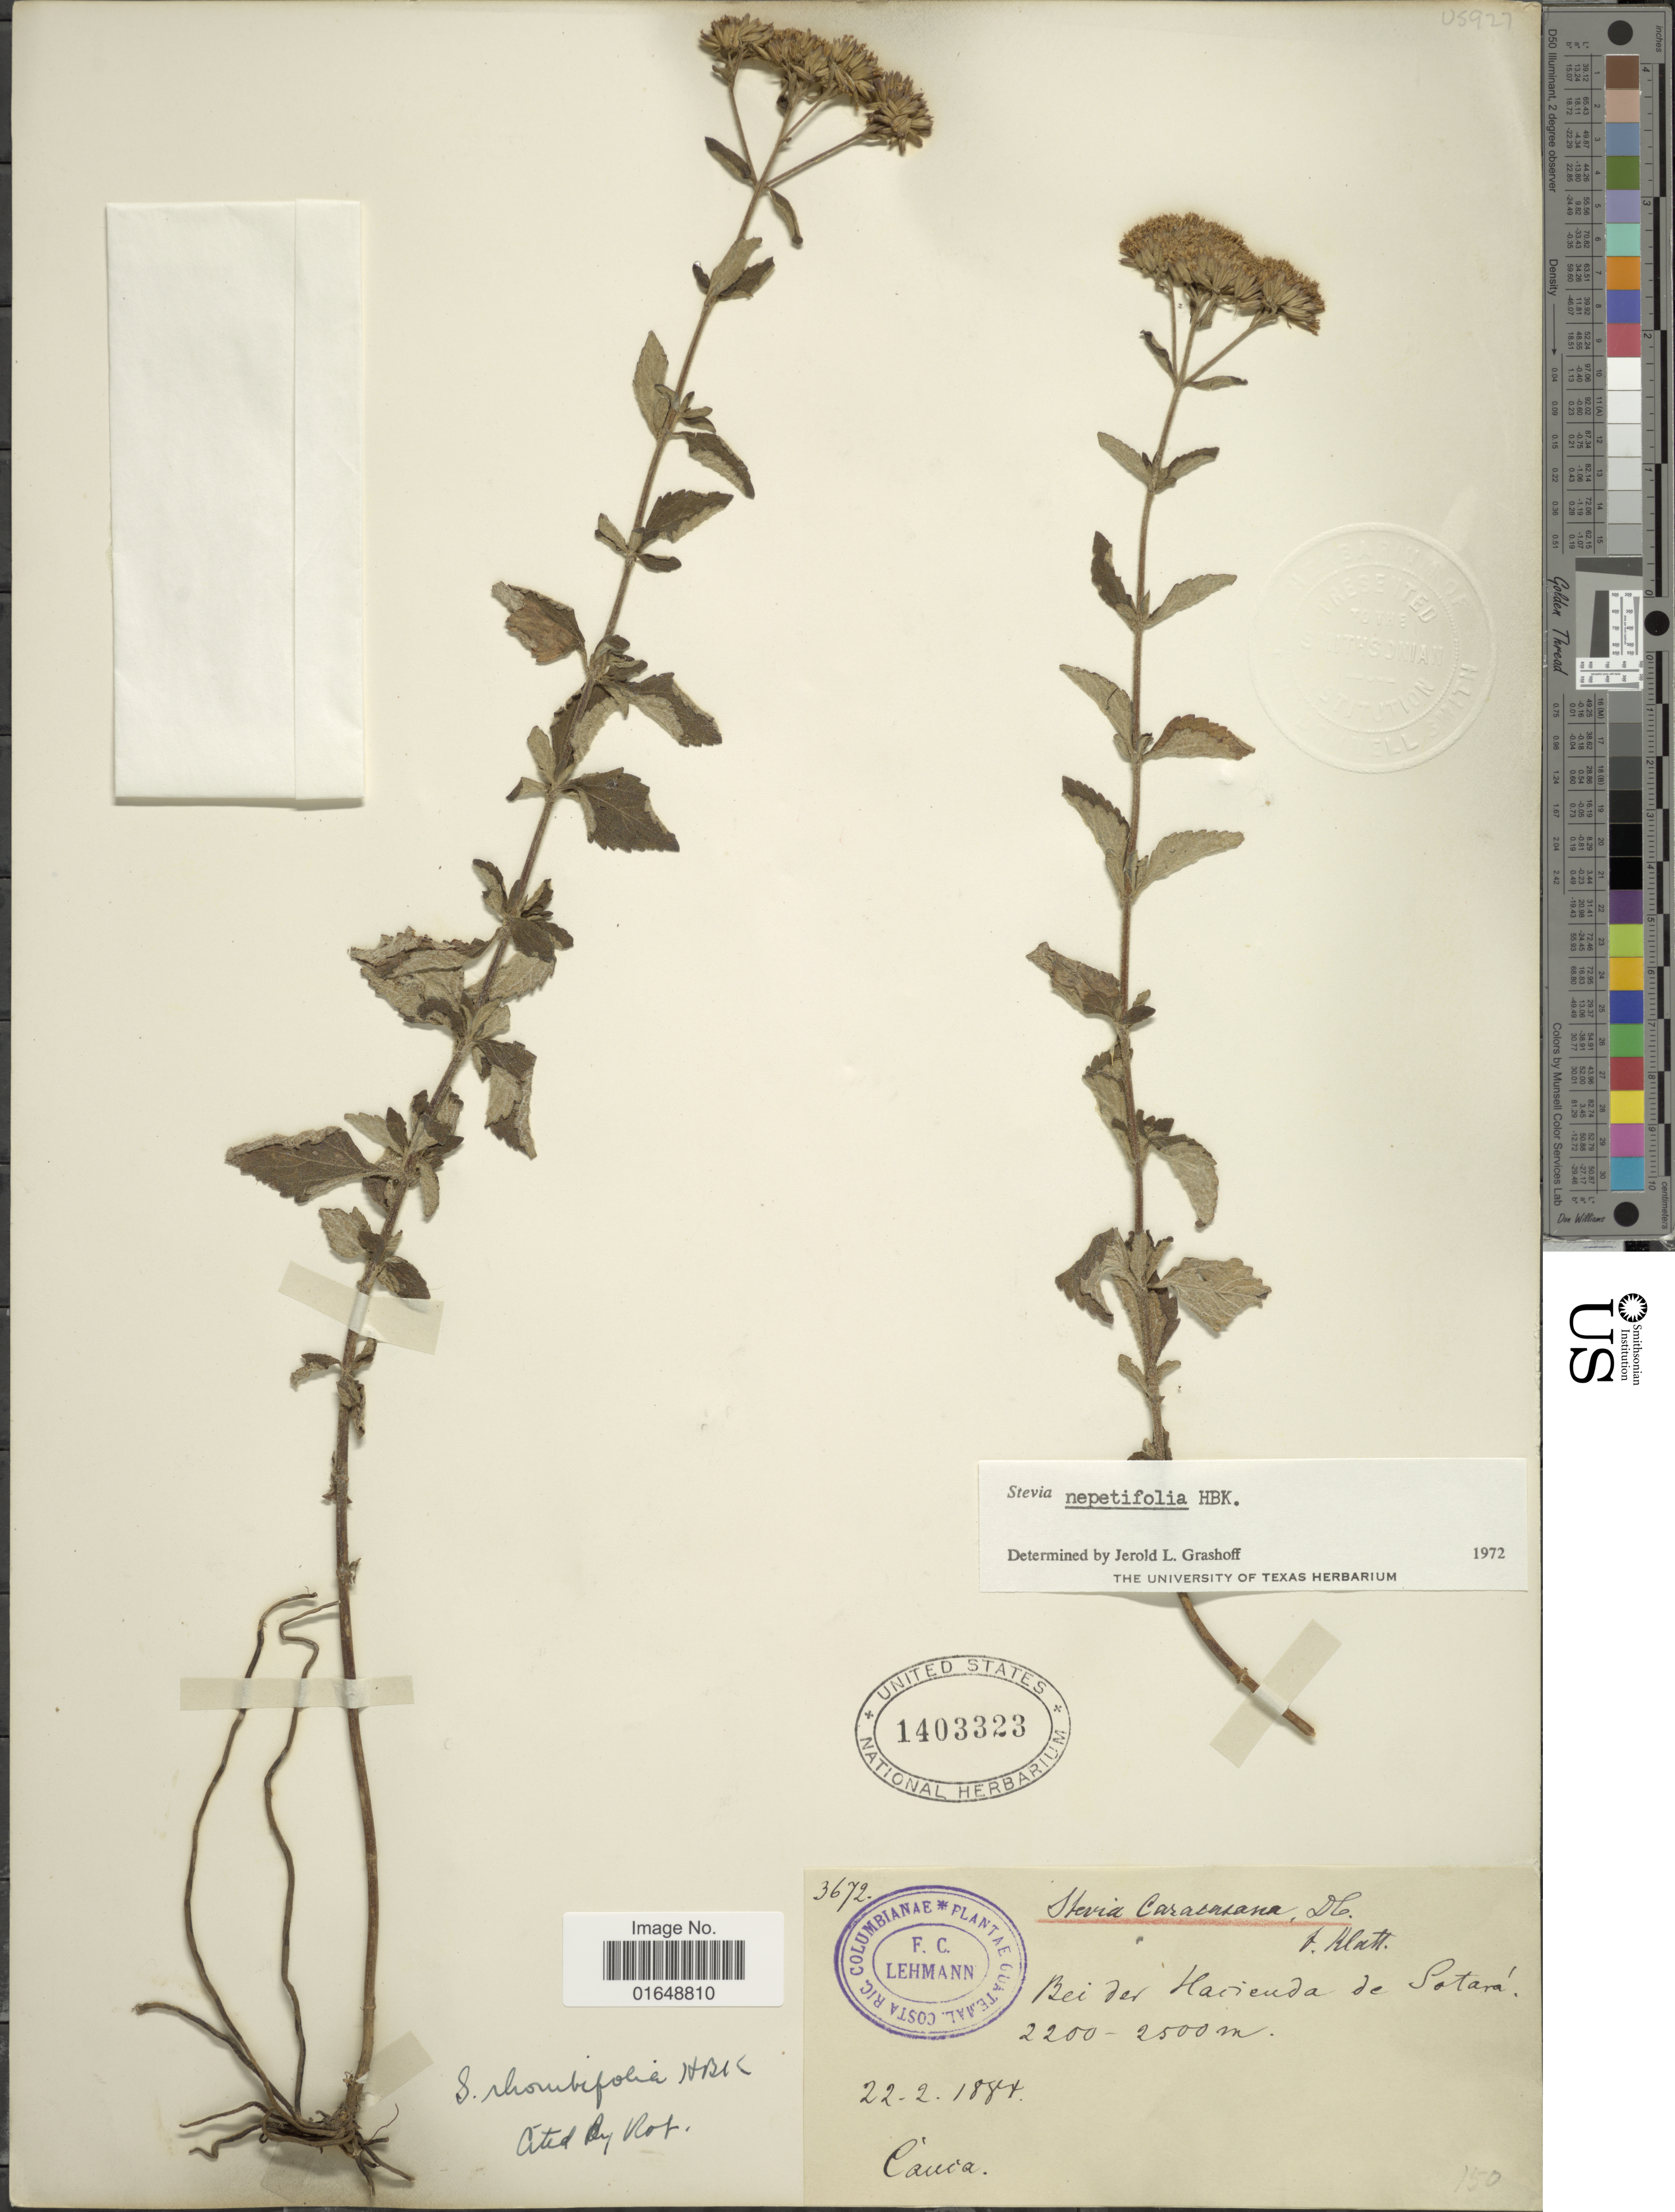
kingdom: Plantae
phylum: Tracheophyta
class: Magnoliopsida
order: Asterales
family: Asteraceae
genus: Stevia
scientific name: Stevia suaveolens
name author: Lag.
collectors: F. C. Lehmann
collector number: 3672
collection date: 1884-02-22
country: Colombia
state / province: Cauca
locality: Bei der Hacienda de Sotará. Cauca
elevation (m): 2200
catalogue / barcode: US 1403323